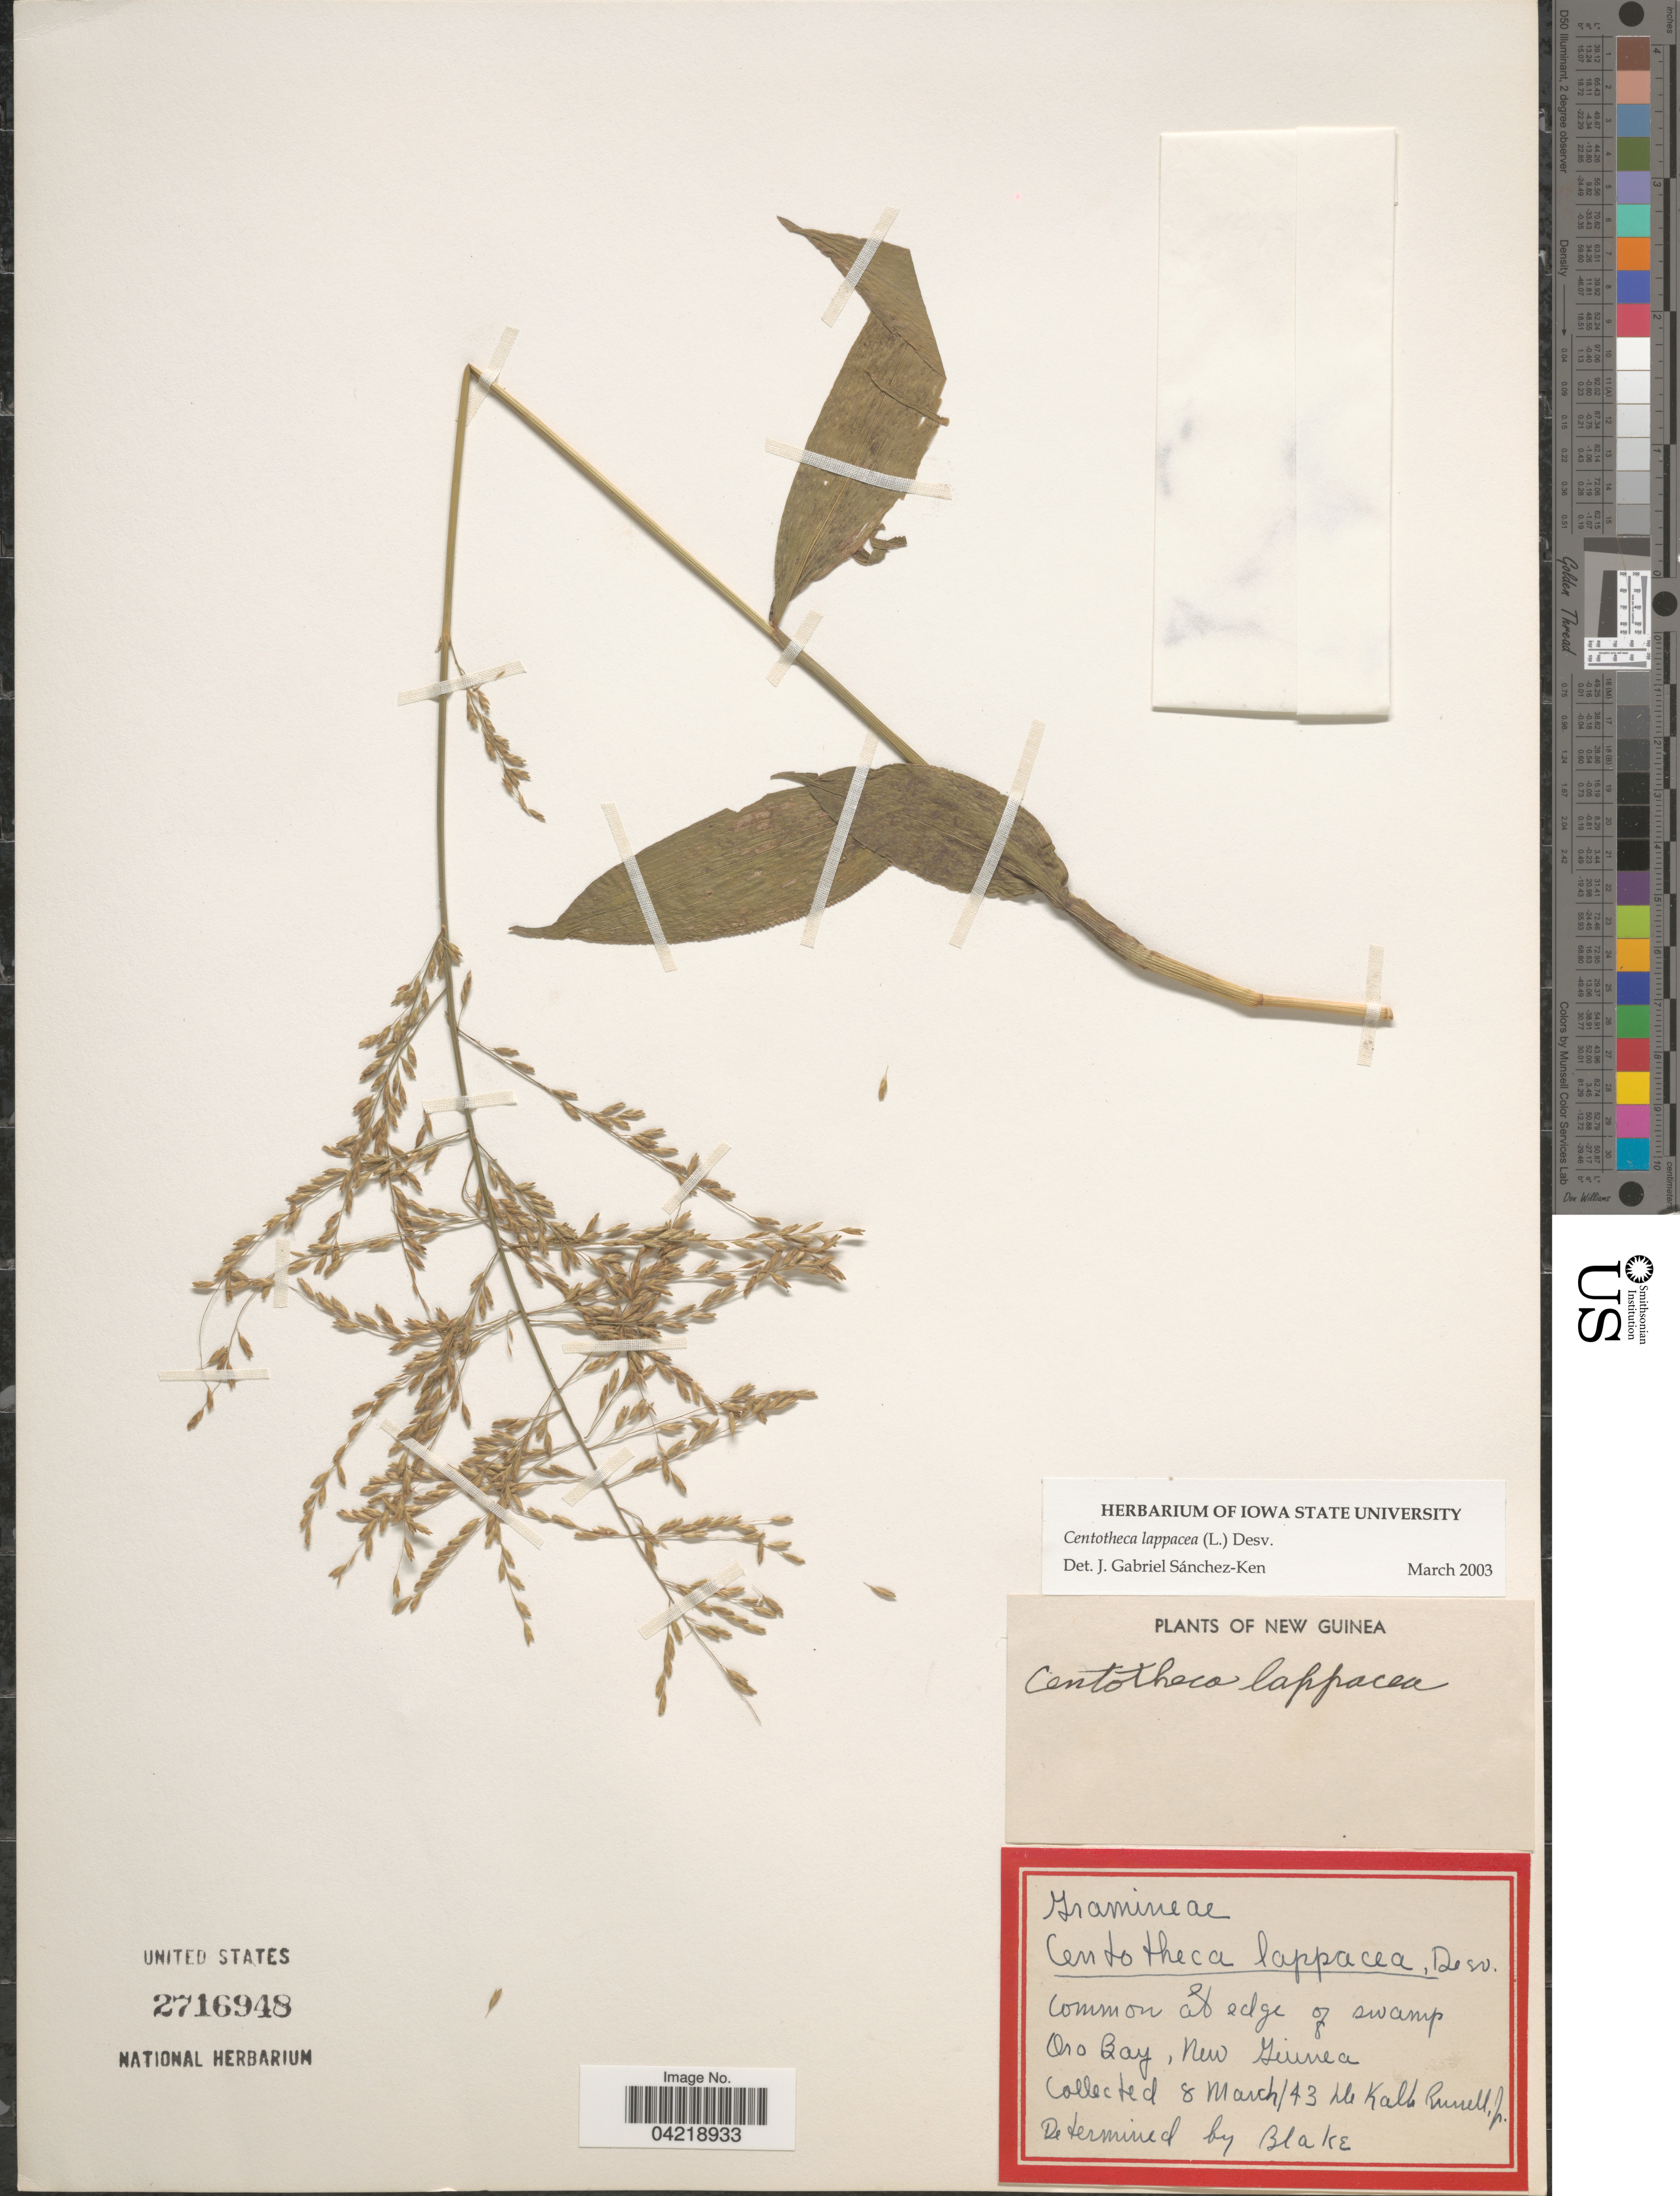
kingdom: Plantae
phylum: Tracheophyta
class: Liliopsida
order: Poales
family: Poaceae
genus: Centotheca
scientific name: Centotheca lappacea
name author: (L.) Desv.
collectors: D. K. Russell Jr.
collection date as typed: Transcribed d/m/y: 8/3/43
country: Papua New Guinea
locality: New Guinea. Common at edge of swamps. Oro Bay.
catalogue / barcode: US 2716948